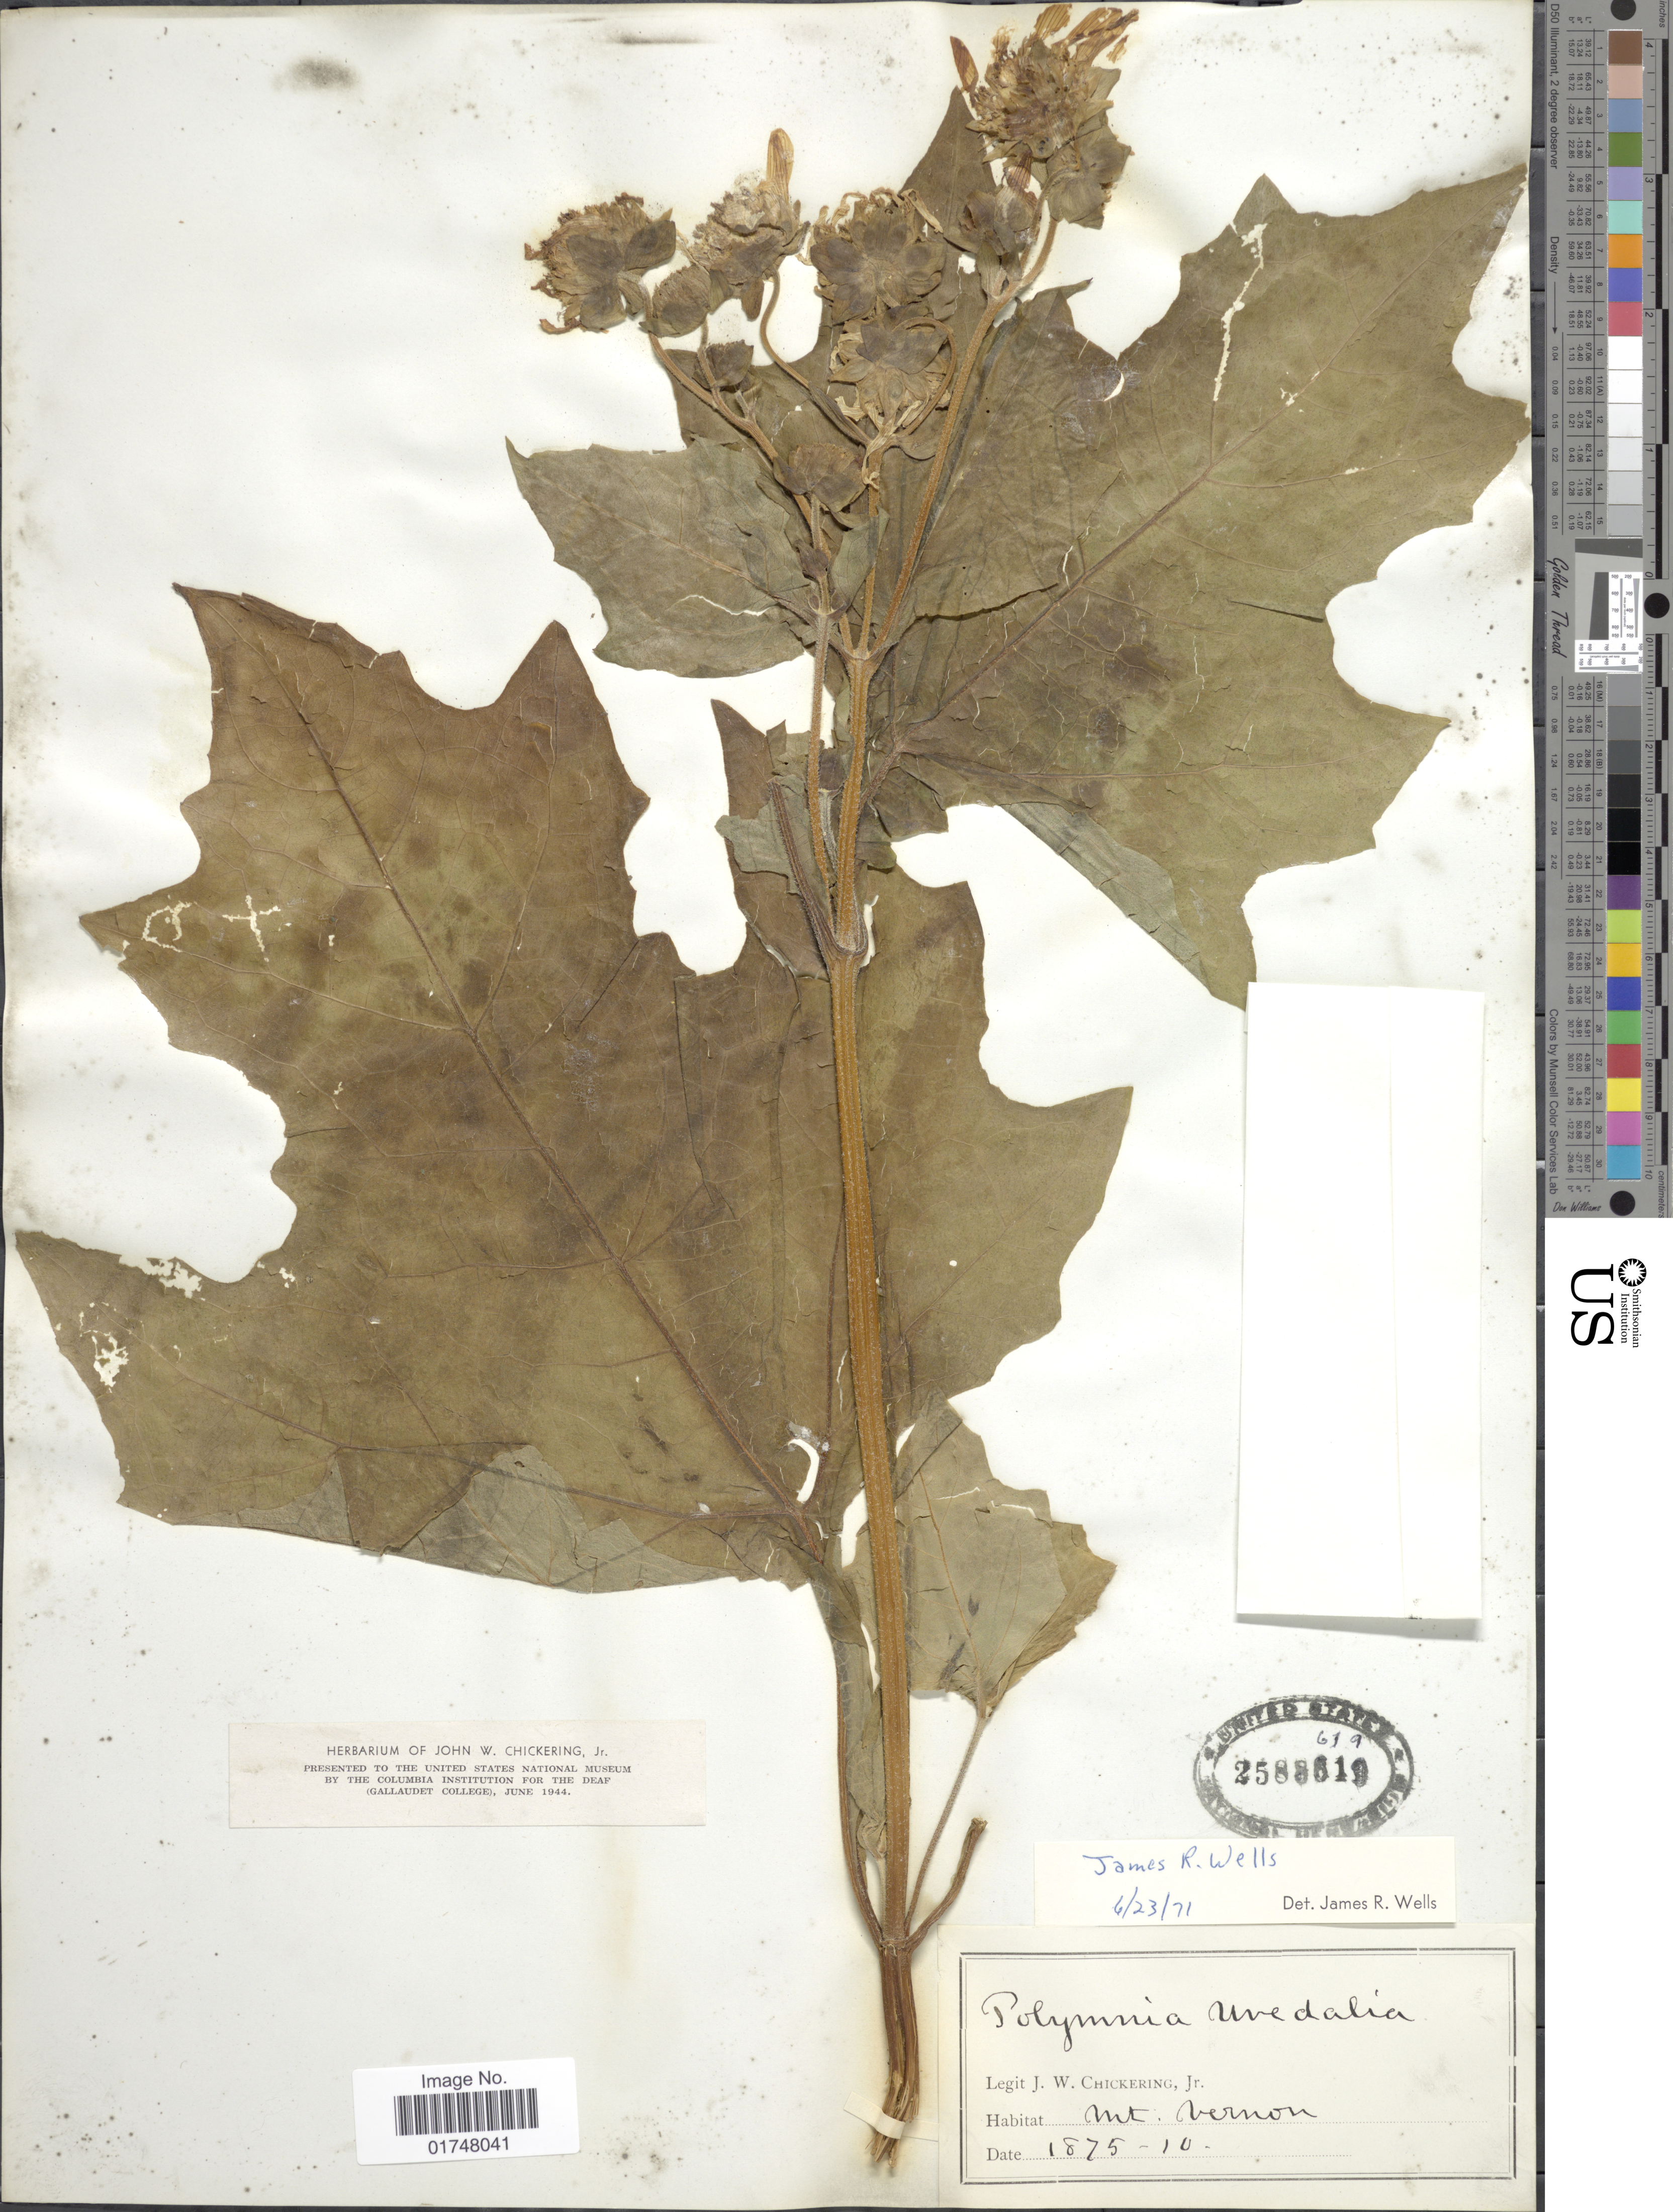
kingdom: Plantae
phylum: Tracheophyta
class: Magnoliopsida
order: Asterales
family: Asteraceae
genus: Smallanthus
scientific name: Smallanthus uvedalia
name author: (L.) Mack. ex Mack.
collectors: J. W. Chickering Jr.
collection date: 1875-10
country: United States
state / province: Montana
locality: Mt.Vernon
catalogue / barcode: US 2588619